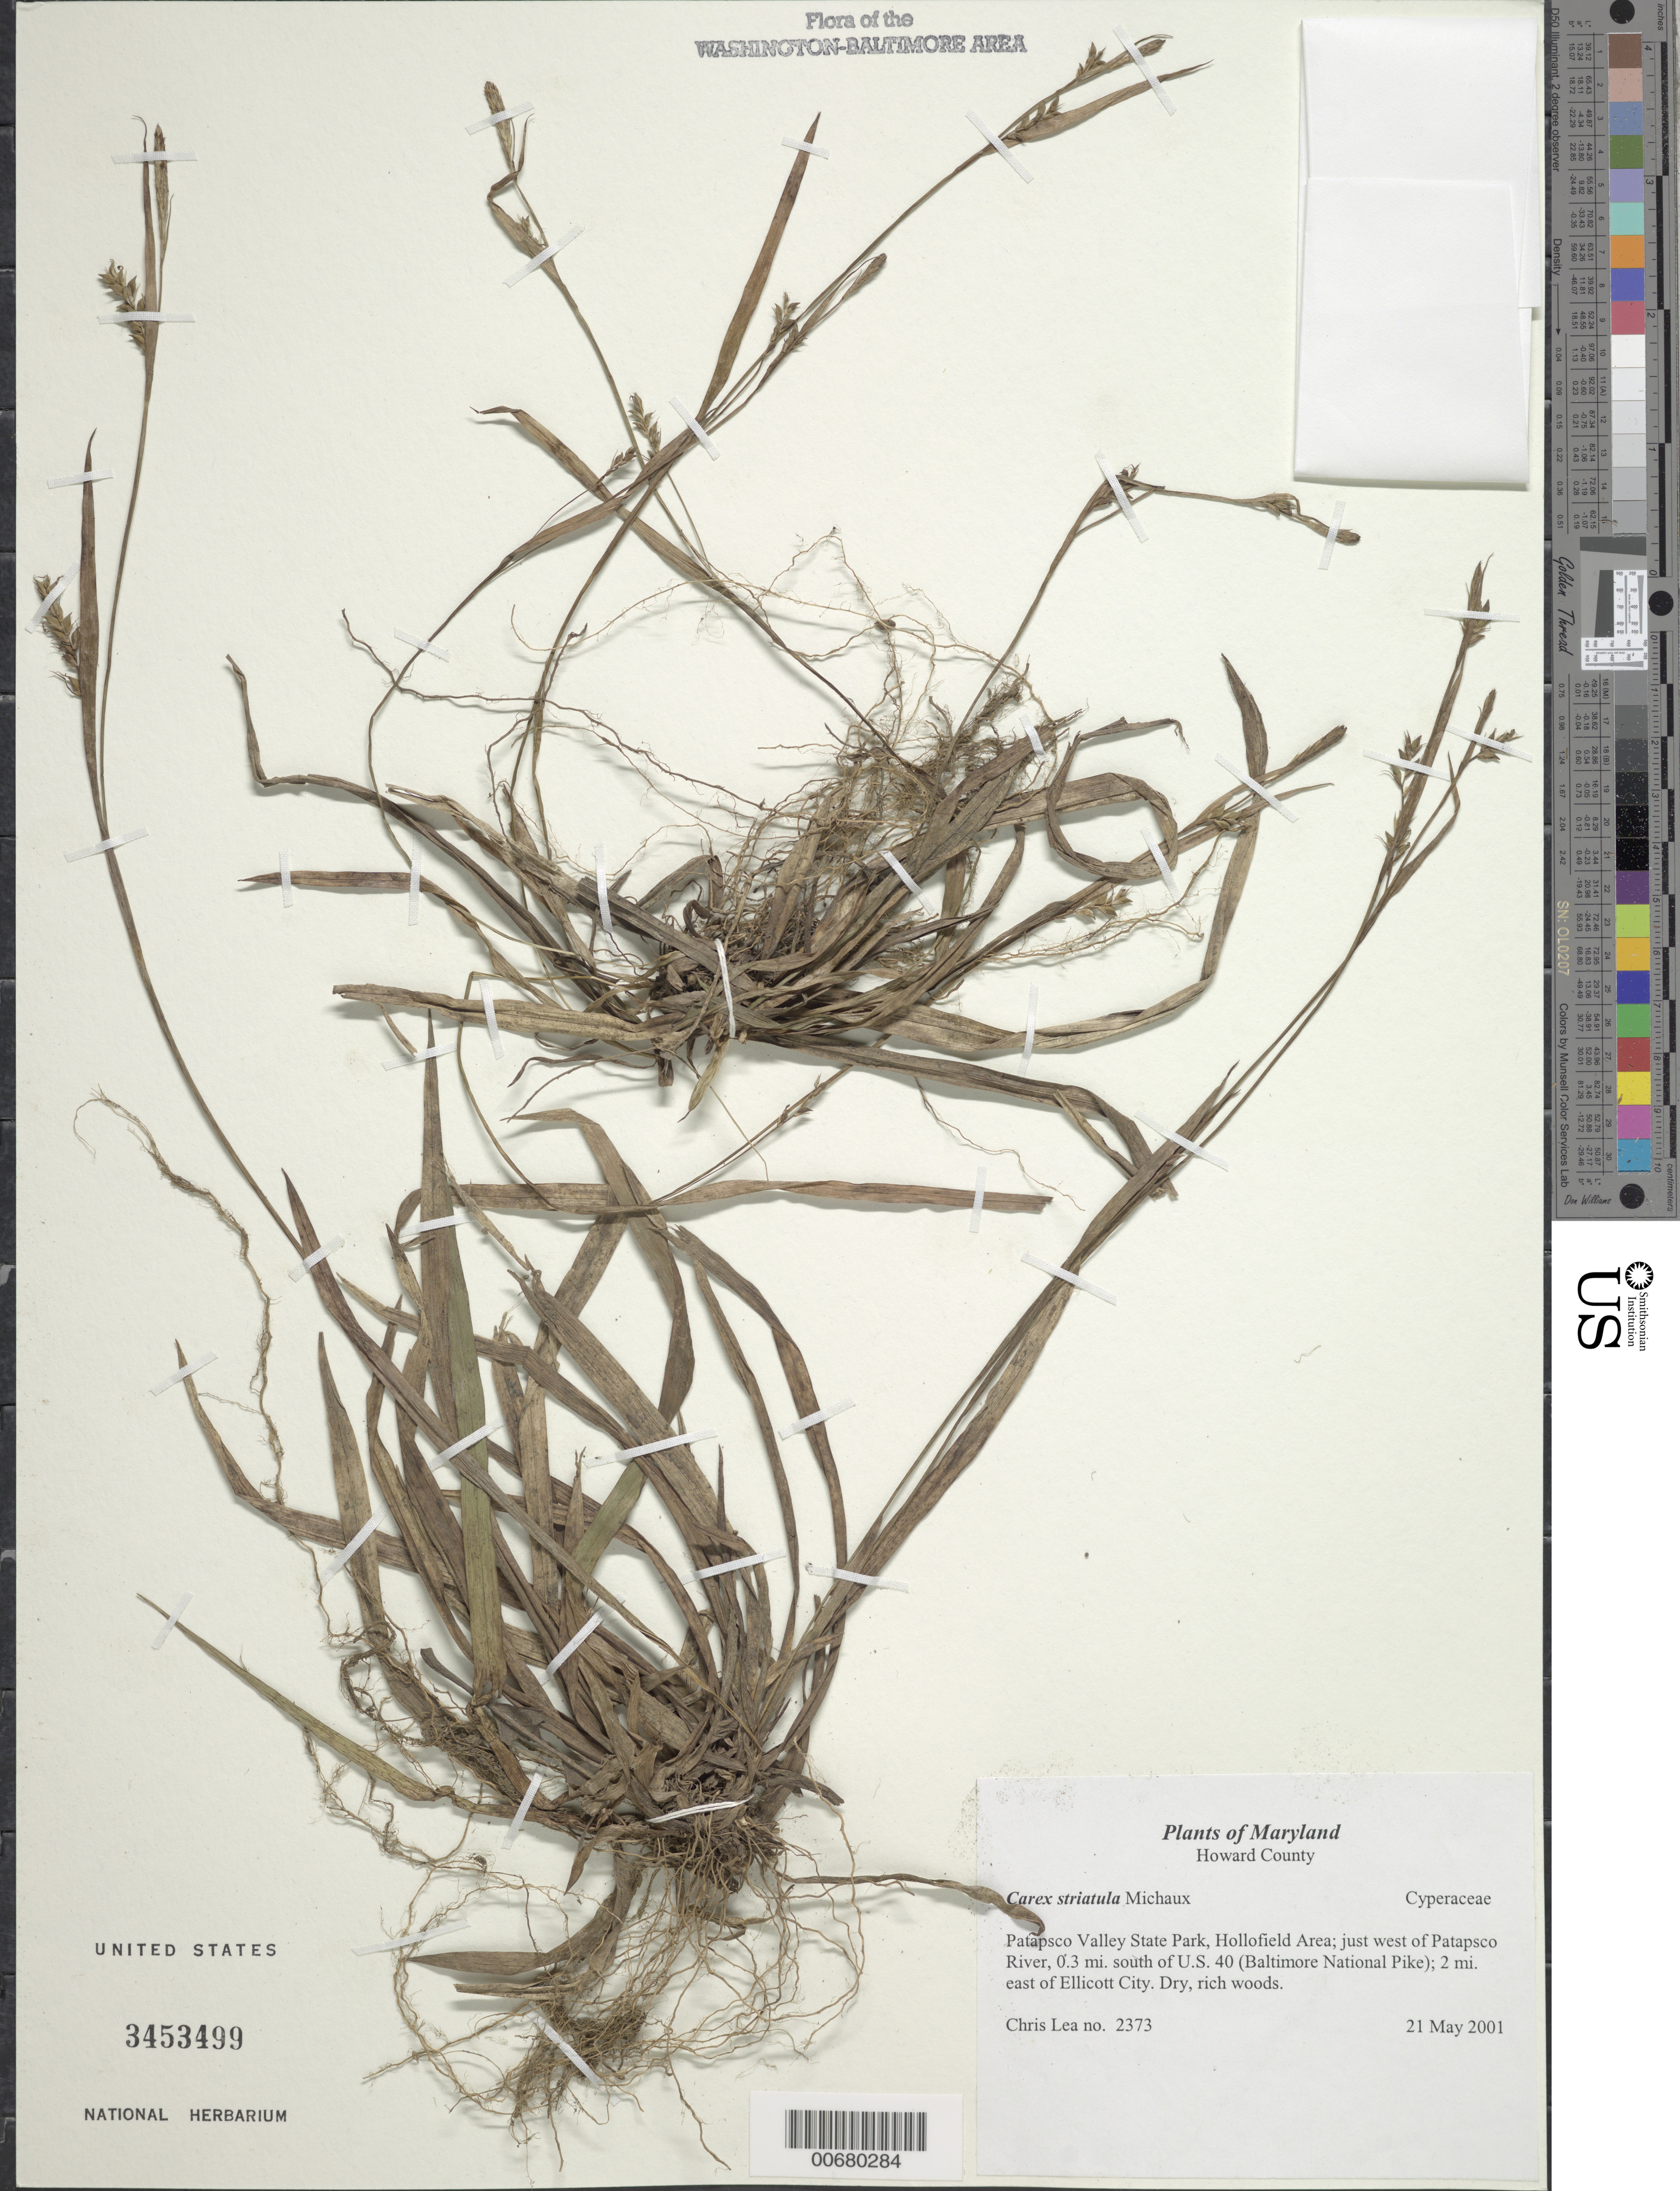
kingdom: Plantae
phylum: Tracheophyta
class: Liliopsida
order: Poales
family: Cyperaceae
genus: Carex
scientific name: Carex striatula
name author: Michx.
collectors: C. Lea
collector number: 2373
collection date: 2001-05-21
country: United States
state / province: Maryland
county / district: Howard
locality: Howard County, Patapsco Valley State Park, Hollofield Area, just west of Patapsco River, 0.3 mi south of U.S. 40 (Baltimore National Park) 2 mi. east of Ellicott City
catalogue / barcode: US 3453499